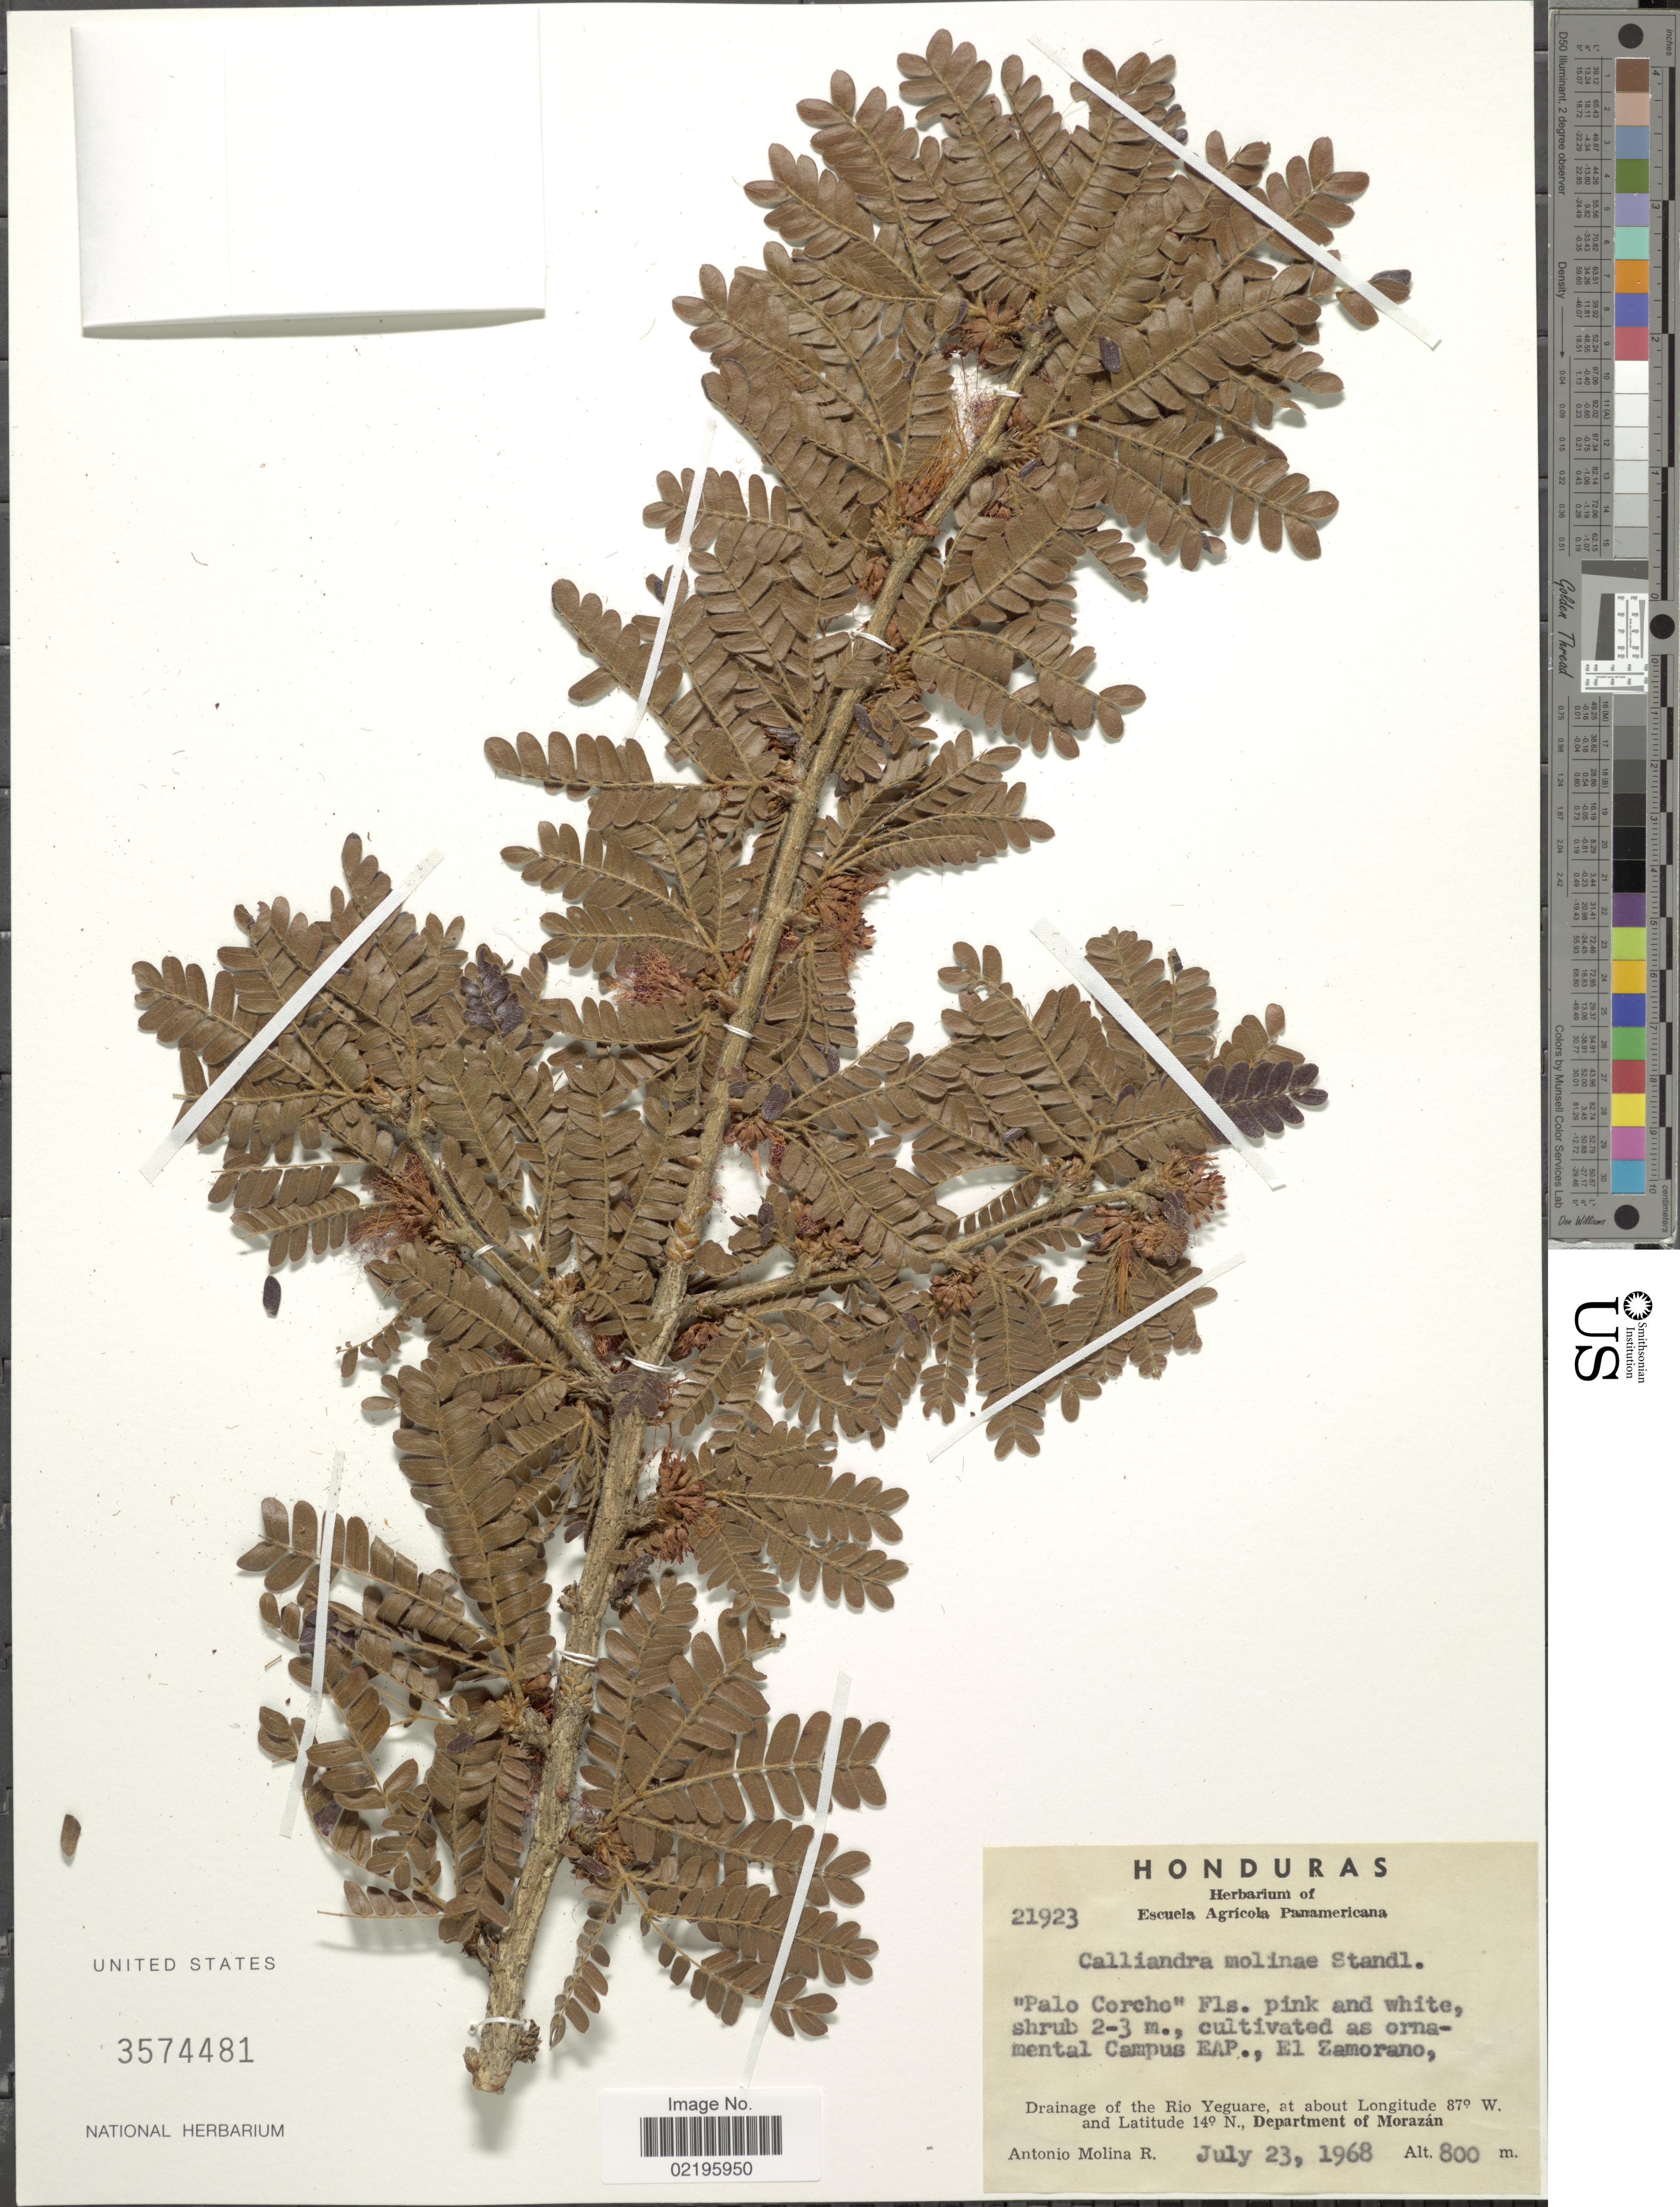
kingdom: Plantae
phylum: Tracheophyta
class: Magnoliopsida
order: Fabales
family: Fabaceae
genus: Calliandra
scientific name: Calliandra molinae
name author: Standl. & Steyerm.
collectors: A. Molina R.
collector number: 21923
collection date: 1968-07-23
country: Honduras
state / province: Fco. Morazán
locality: Drainage of the Rio Yeguare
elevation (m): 800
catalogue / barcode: US 3574481